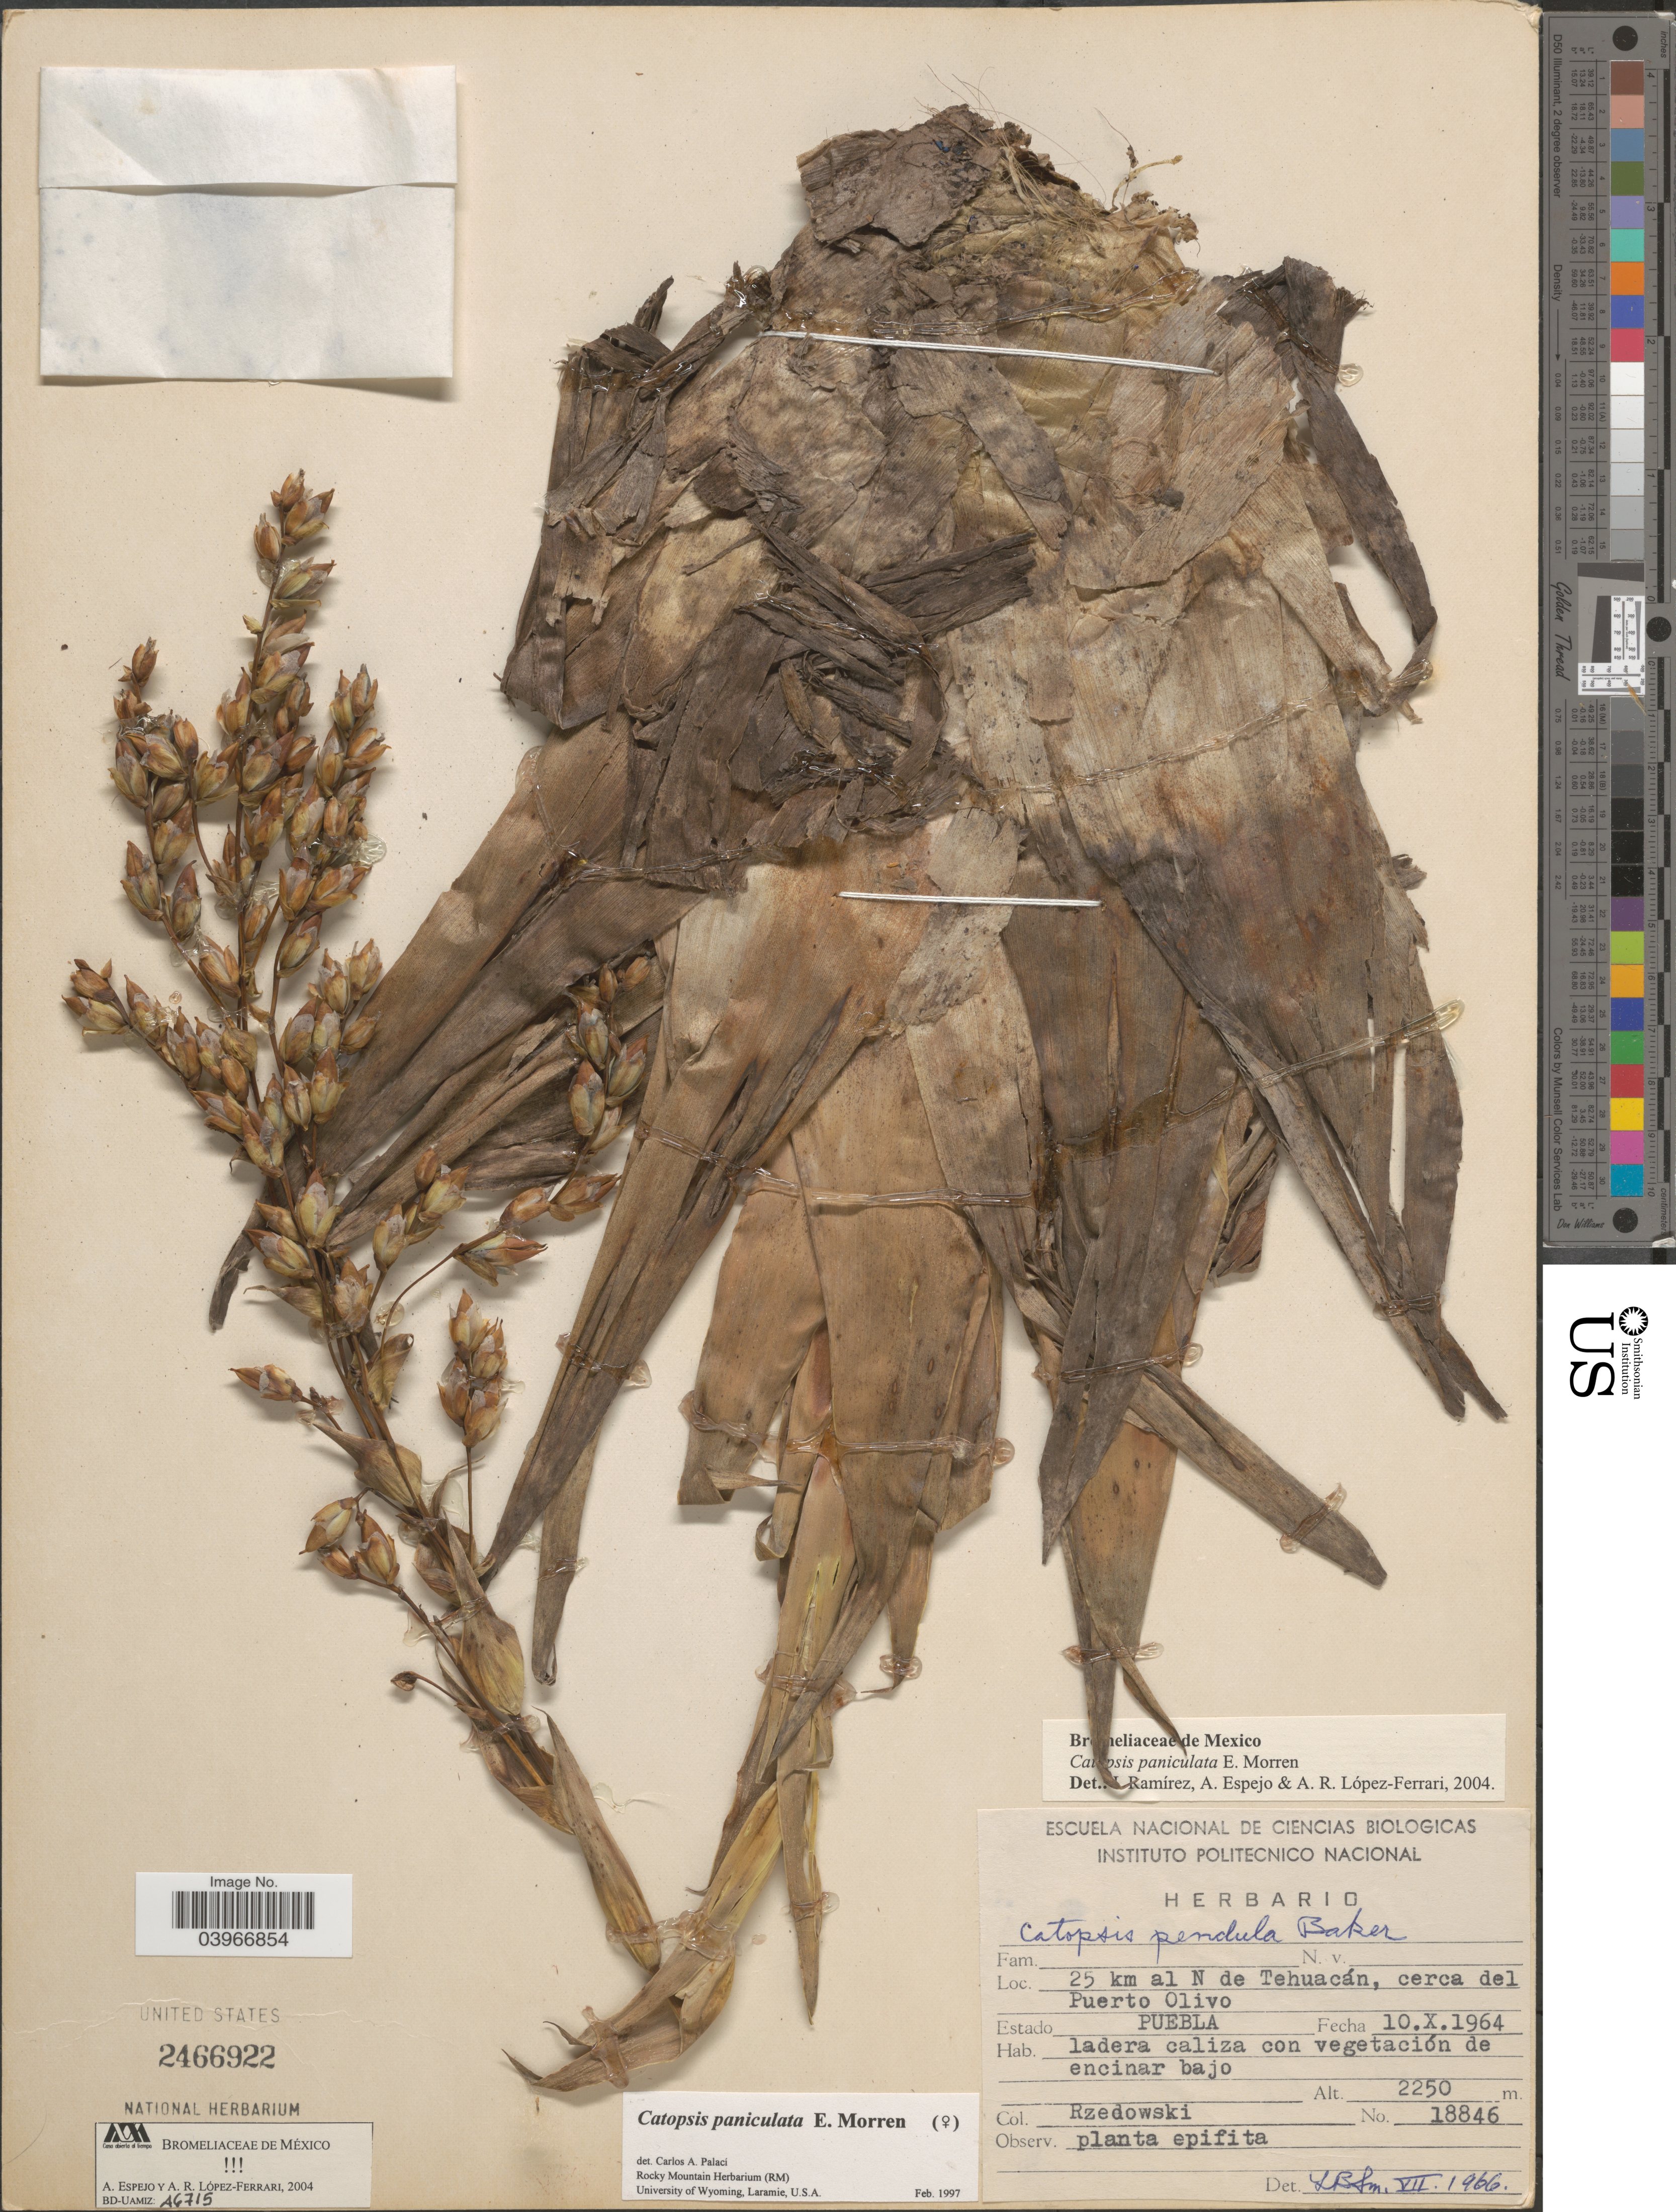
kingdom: Plantae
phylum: Tracheophyta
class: Liliopsida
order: Poales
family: Bromeliaceae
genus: Catopsis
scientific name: Catopsis paniculata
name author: É. Morren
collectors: Rzedowski, --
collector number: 18846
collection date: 1964-10-10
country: Mexico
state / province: Puebla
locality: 25 km al N de Tehuacán, cerca del Puerto Olivo.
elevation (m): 2250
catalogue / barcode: US 2466922